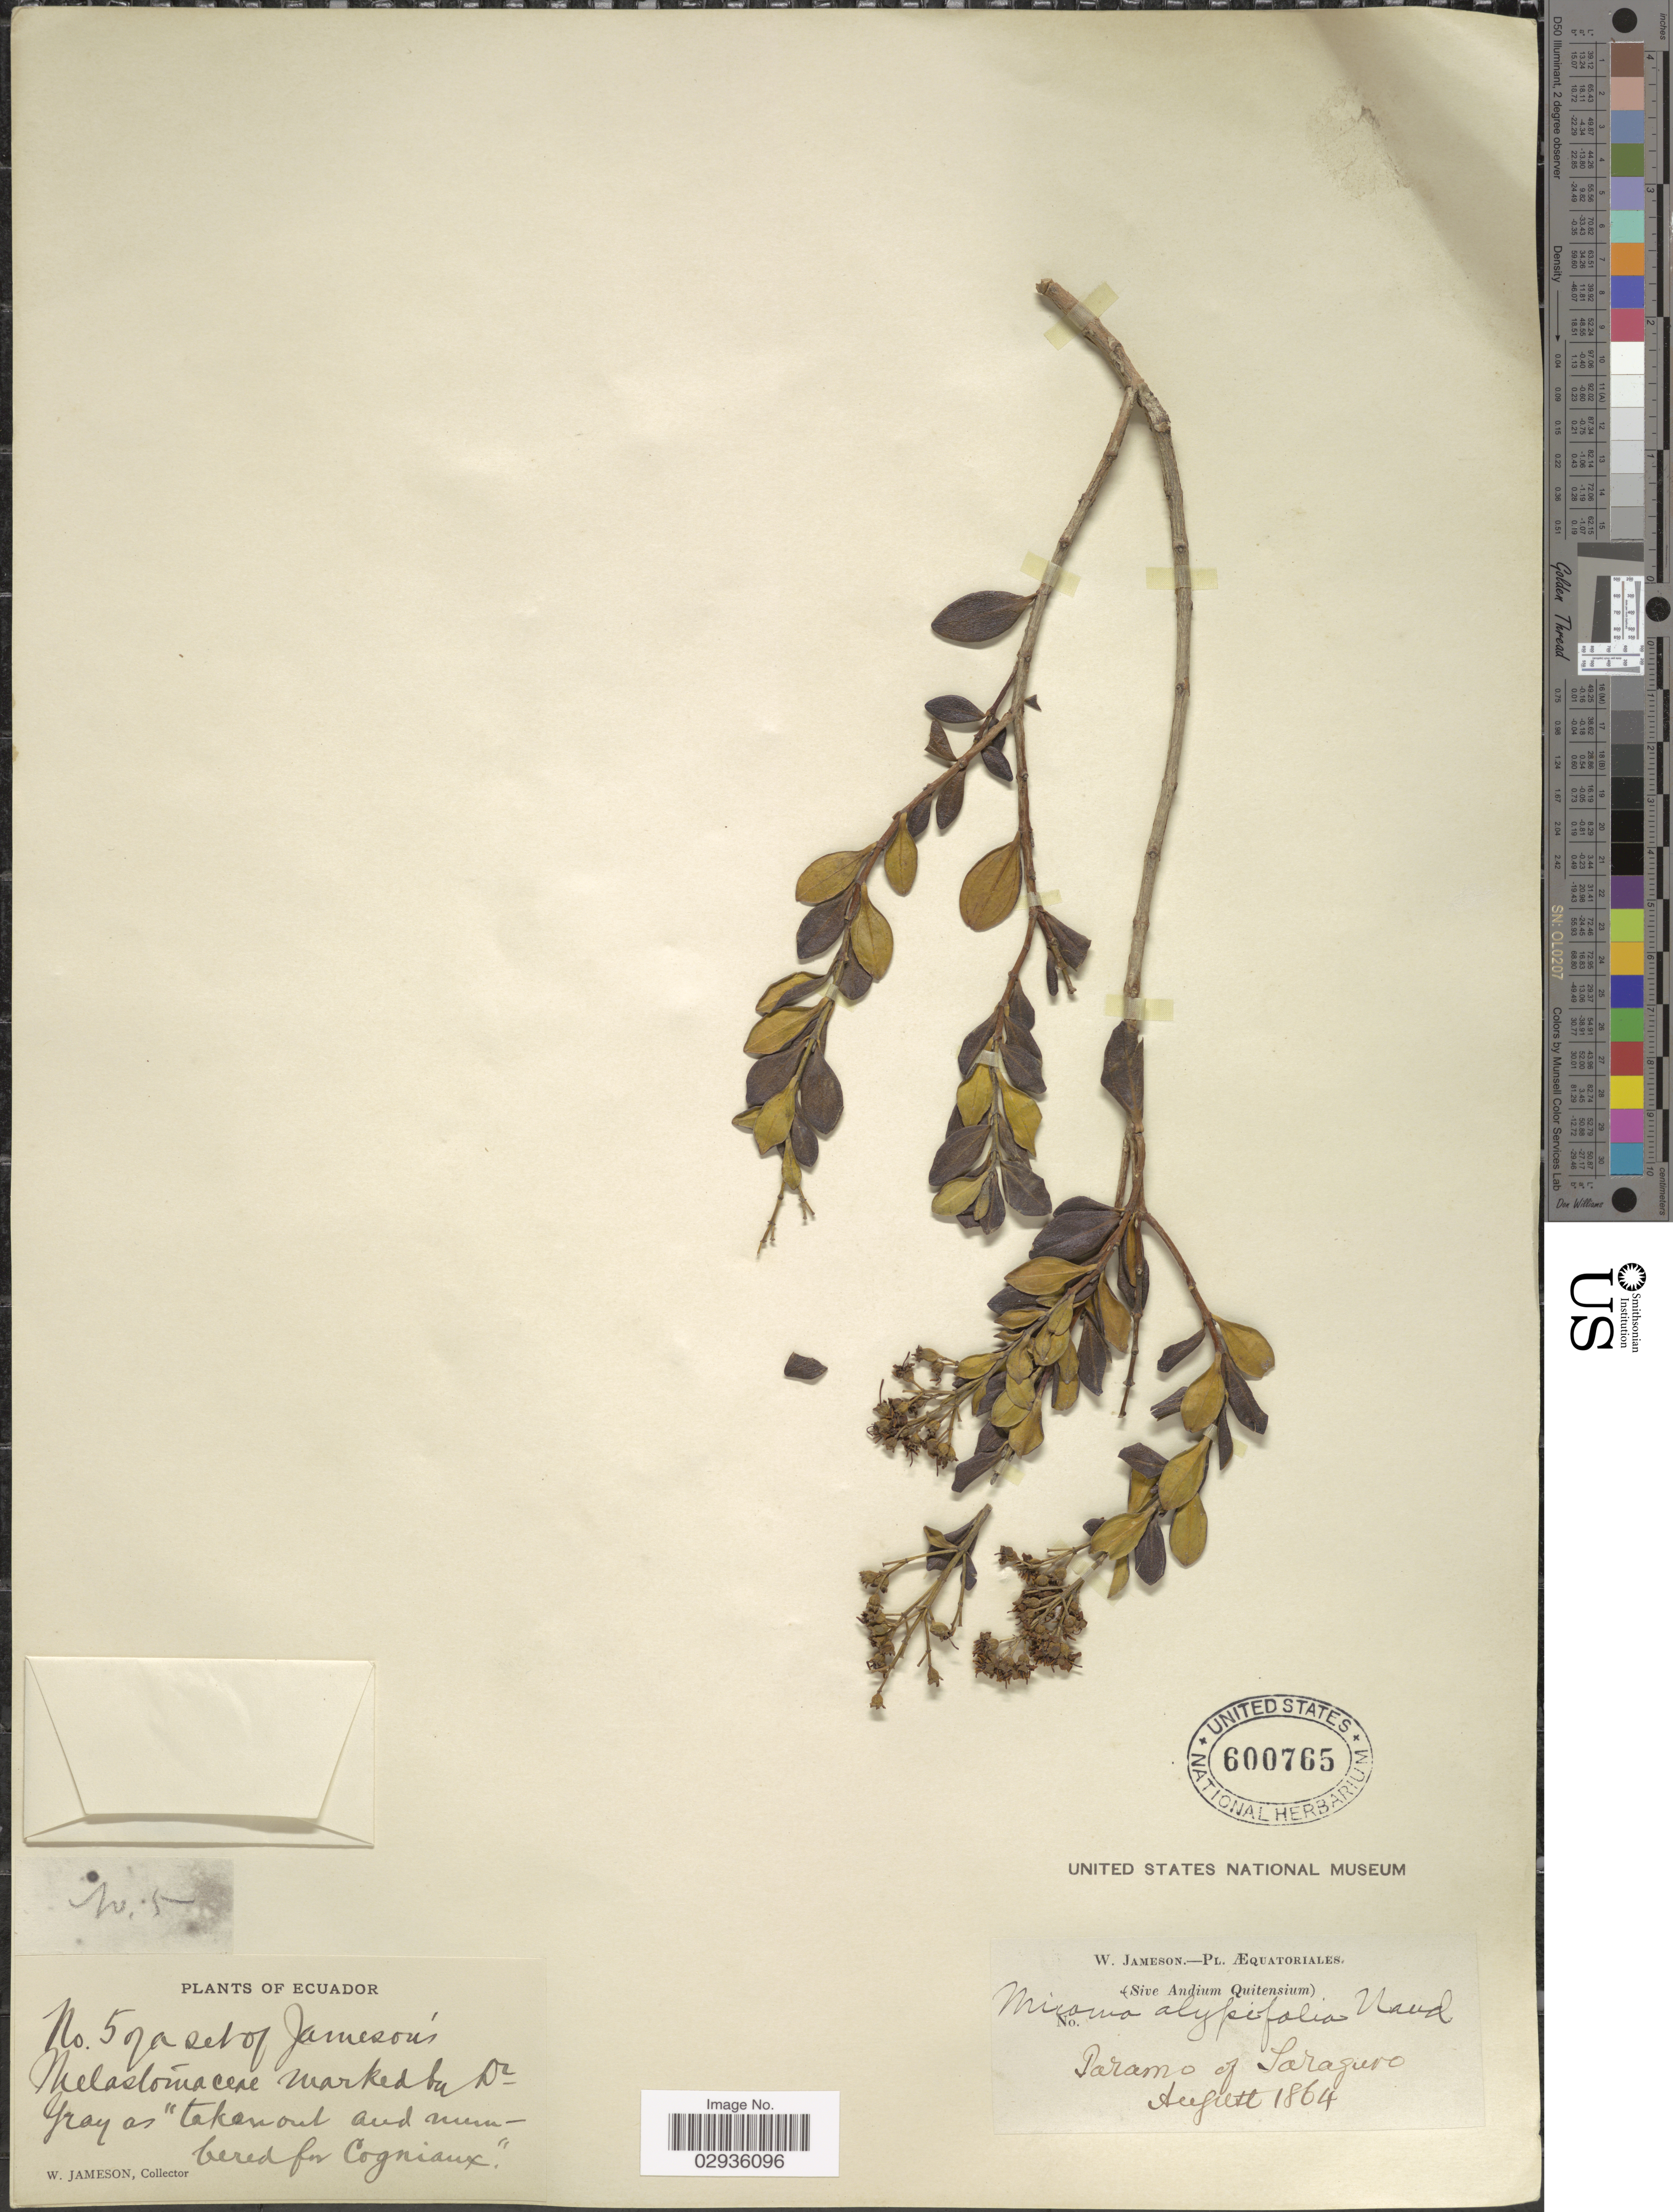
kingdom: Plantae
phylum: Tracheophyta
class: Magnoliopsida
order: Myrtales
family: Melastomataceae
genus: Miconia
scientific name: Miconia alypifolia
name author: Naudin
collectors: W. Jameson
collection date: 1864-08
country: Ecuador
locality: Paramo of Saraguro=.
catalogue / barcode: US 600765